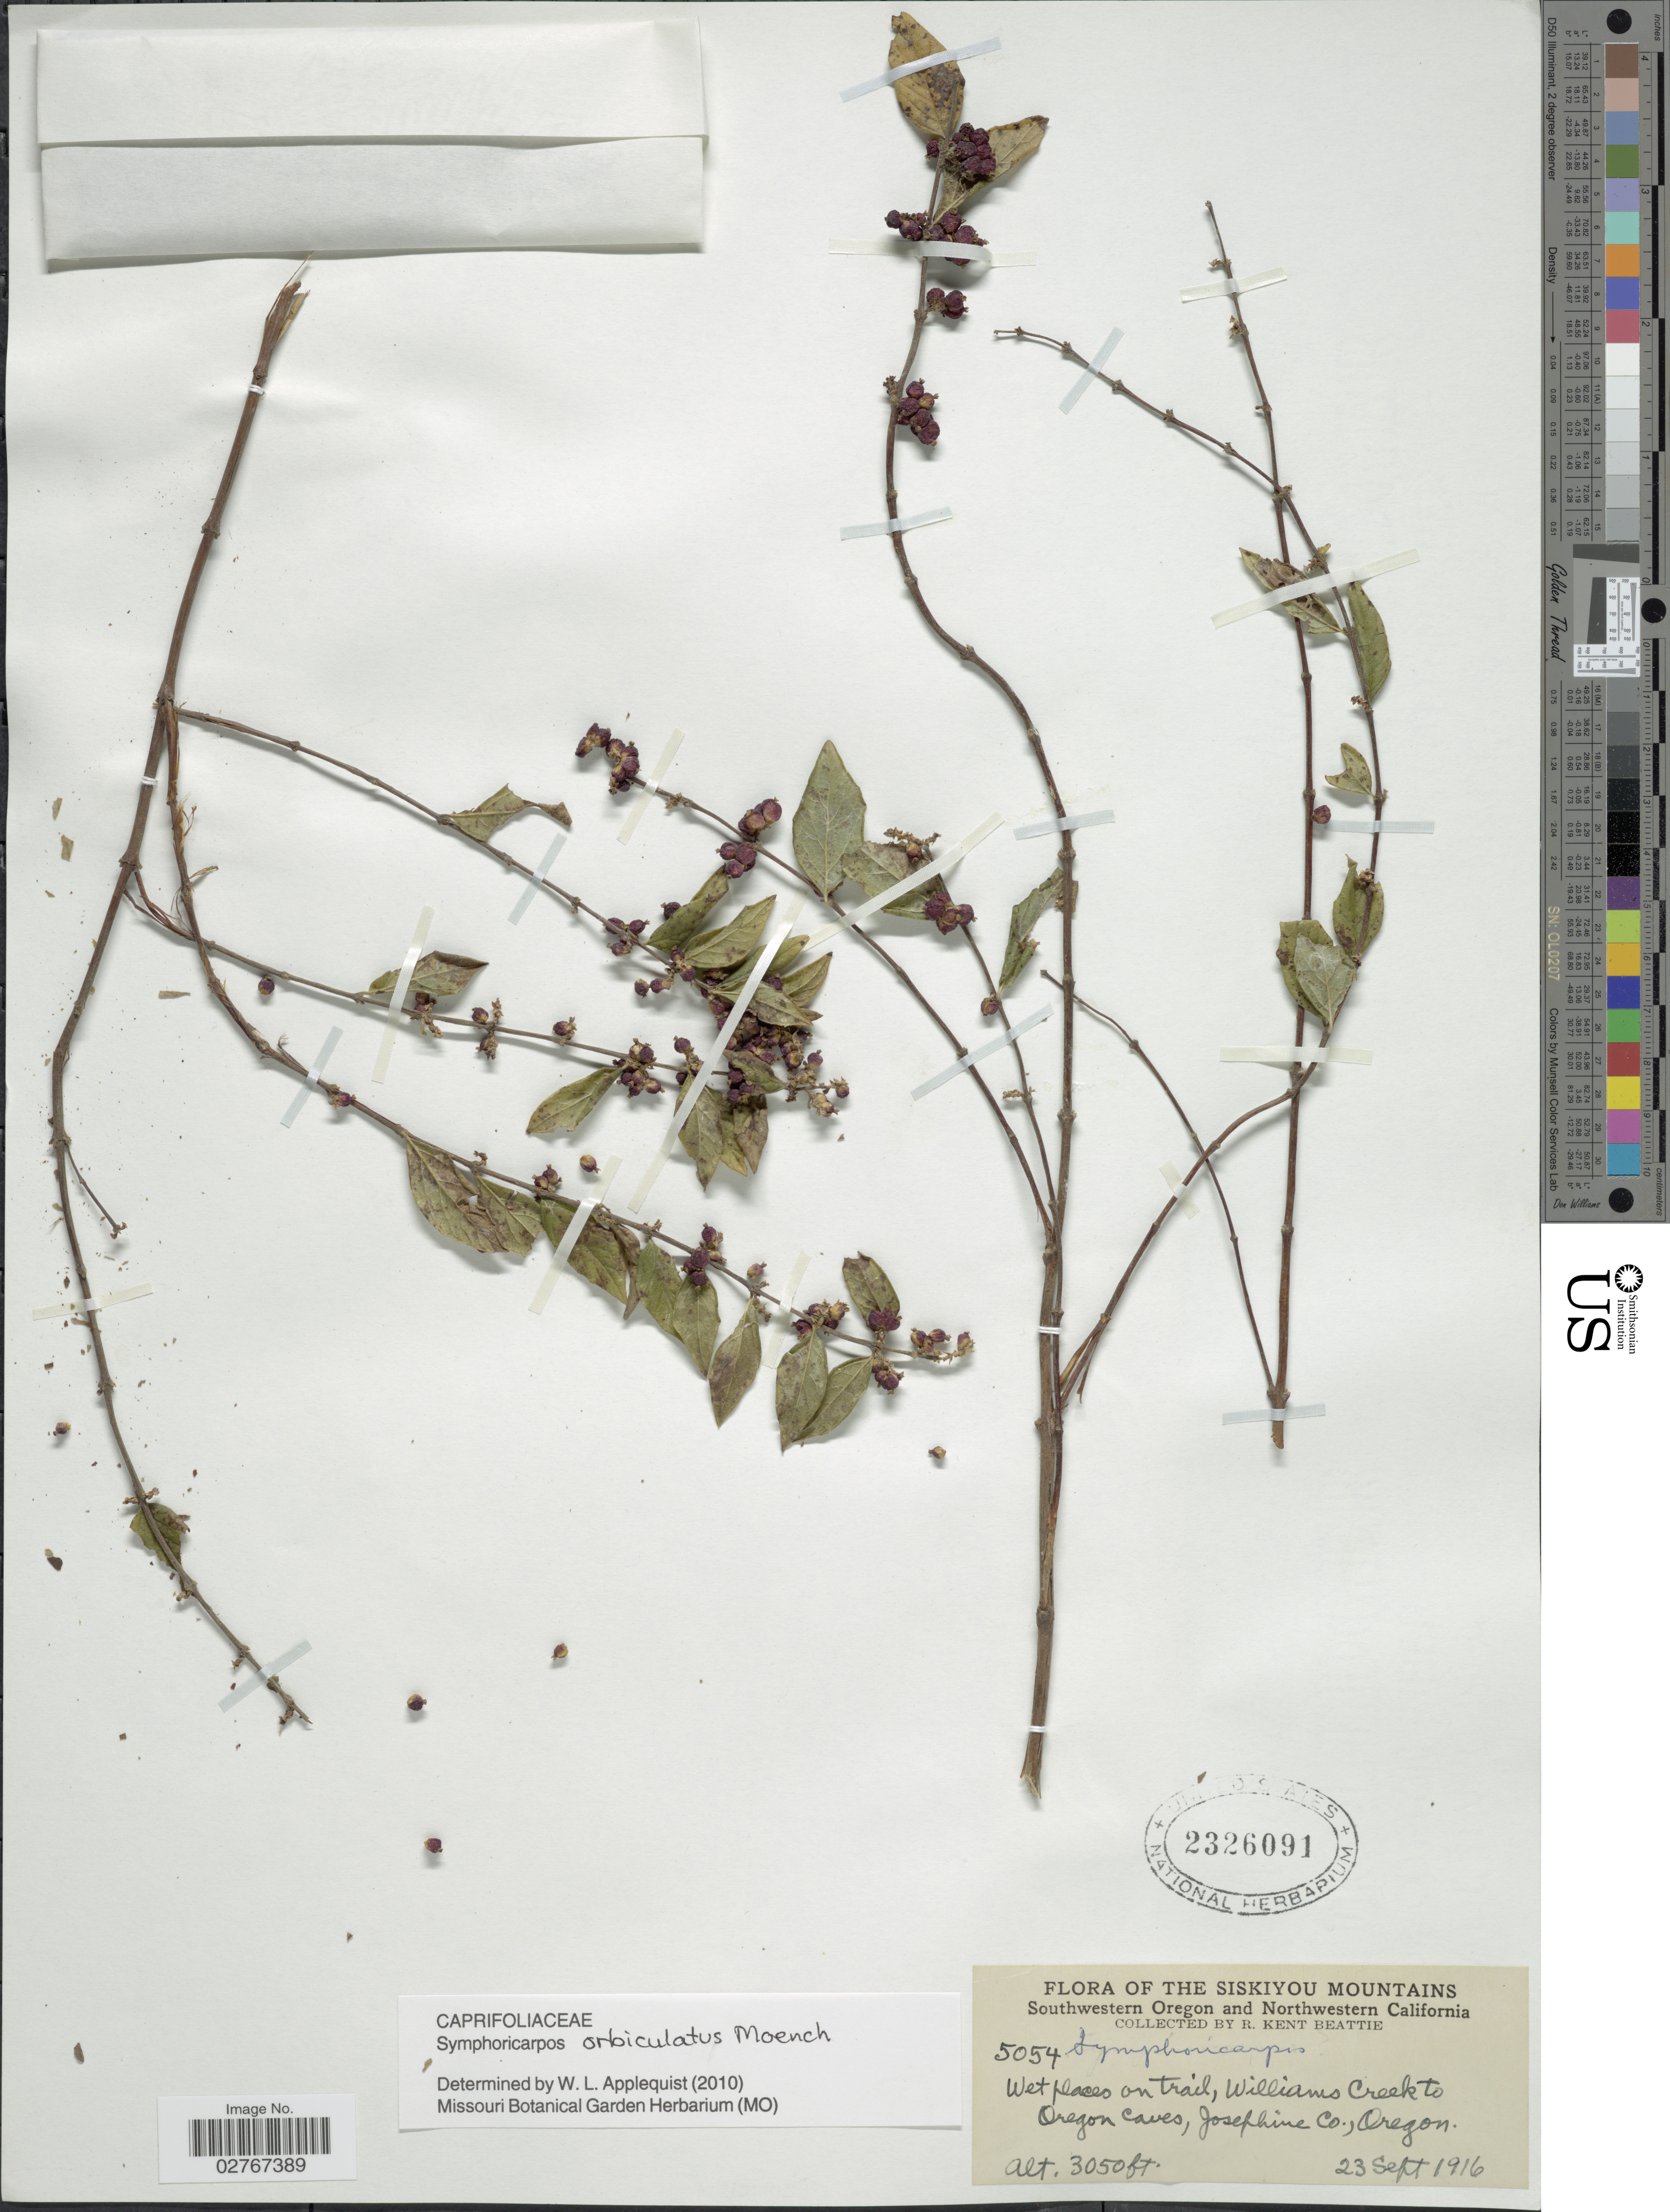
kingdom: Plantae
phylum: Tracheophyta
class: Magnoliopsida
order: Dipsacales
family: Caprifoliaceae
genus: Symphoricarpos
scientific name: Symphoricarpos orbiculatus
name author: Moench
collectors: R. K. Beattie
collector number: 5054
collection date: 1916-09-23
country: United States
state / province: Oregon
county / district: Josephine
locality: The Siskiyou Mountains. Williams Creek to Oregon Caves, Josephine Co.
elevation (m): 930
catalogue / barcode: US 2326091